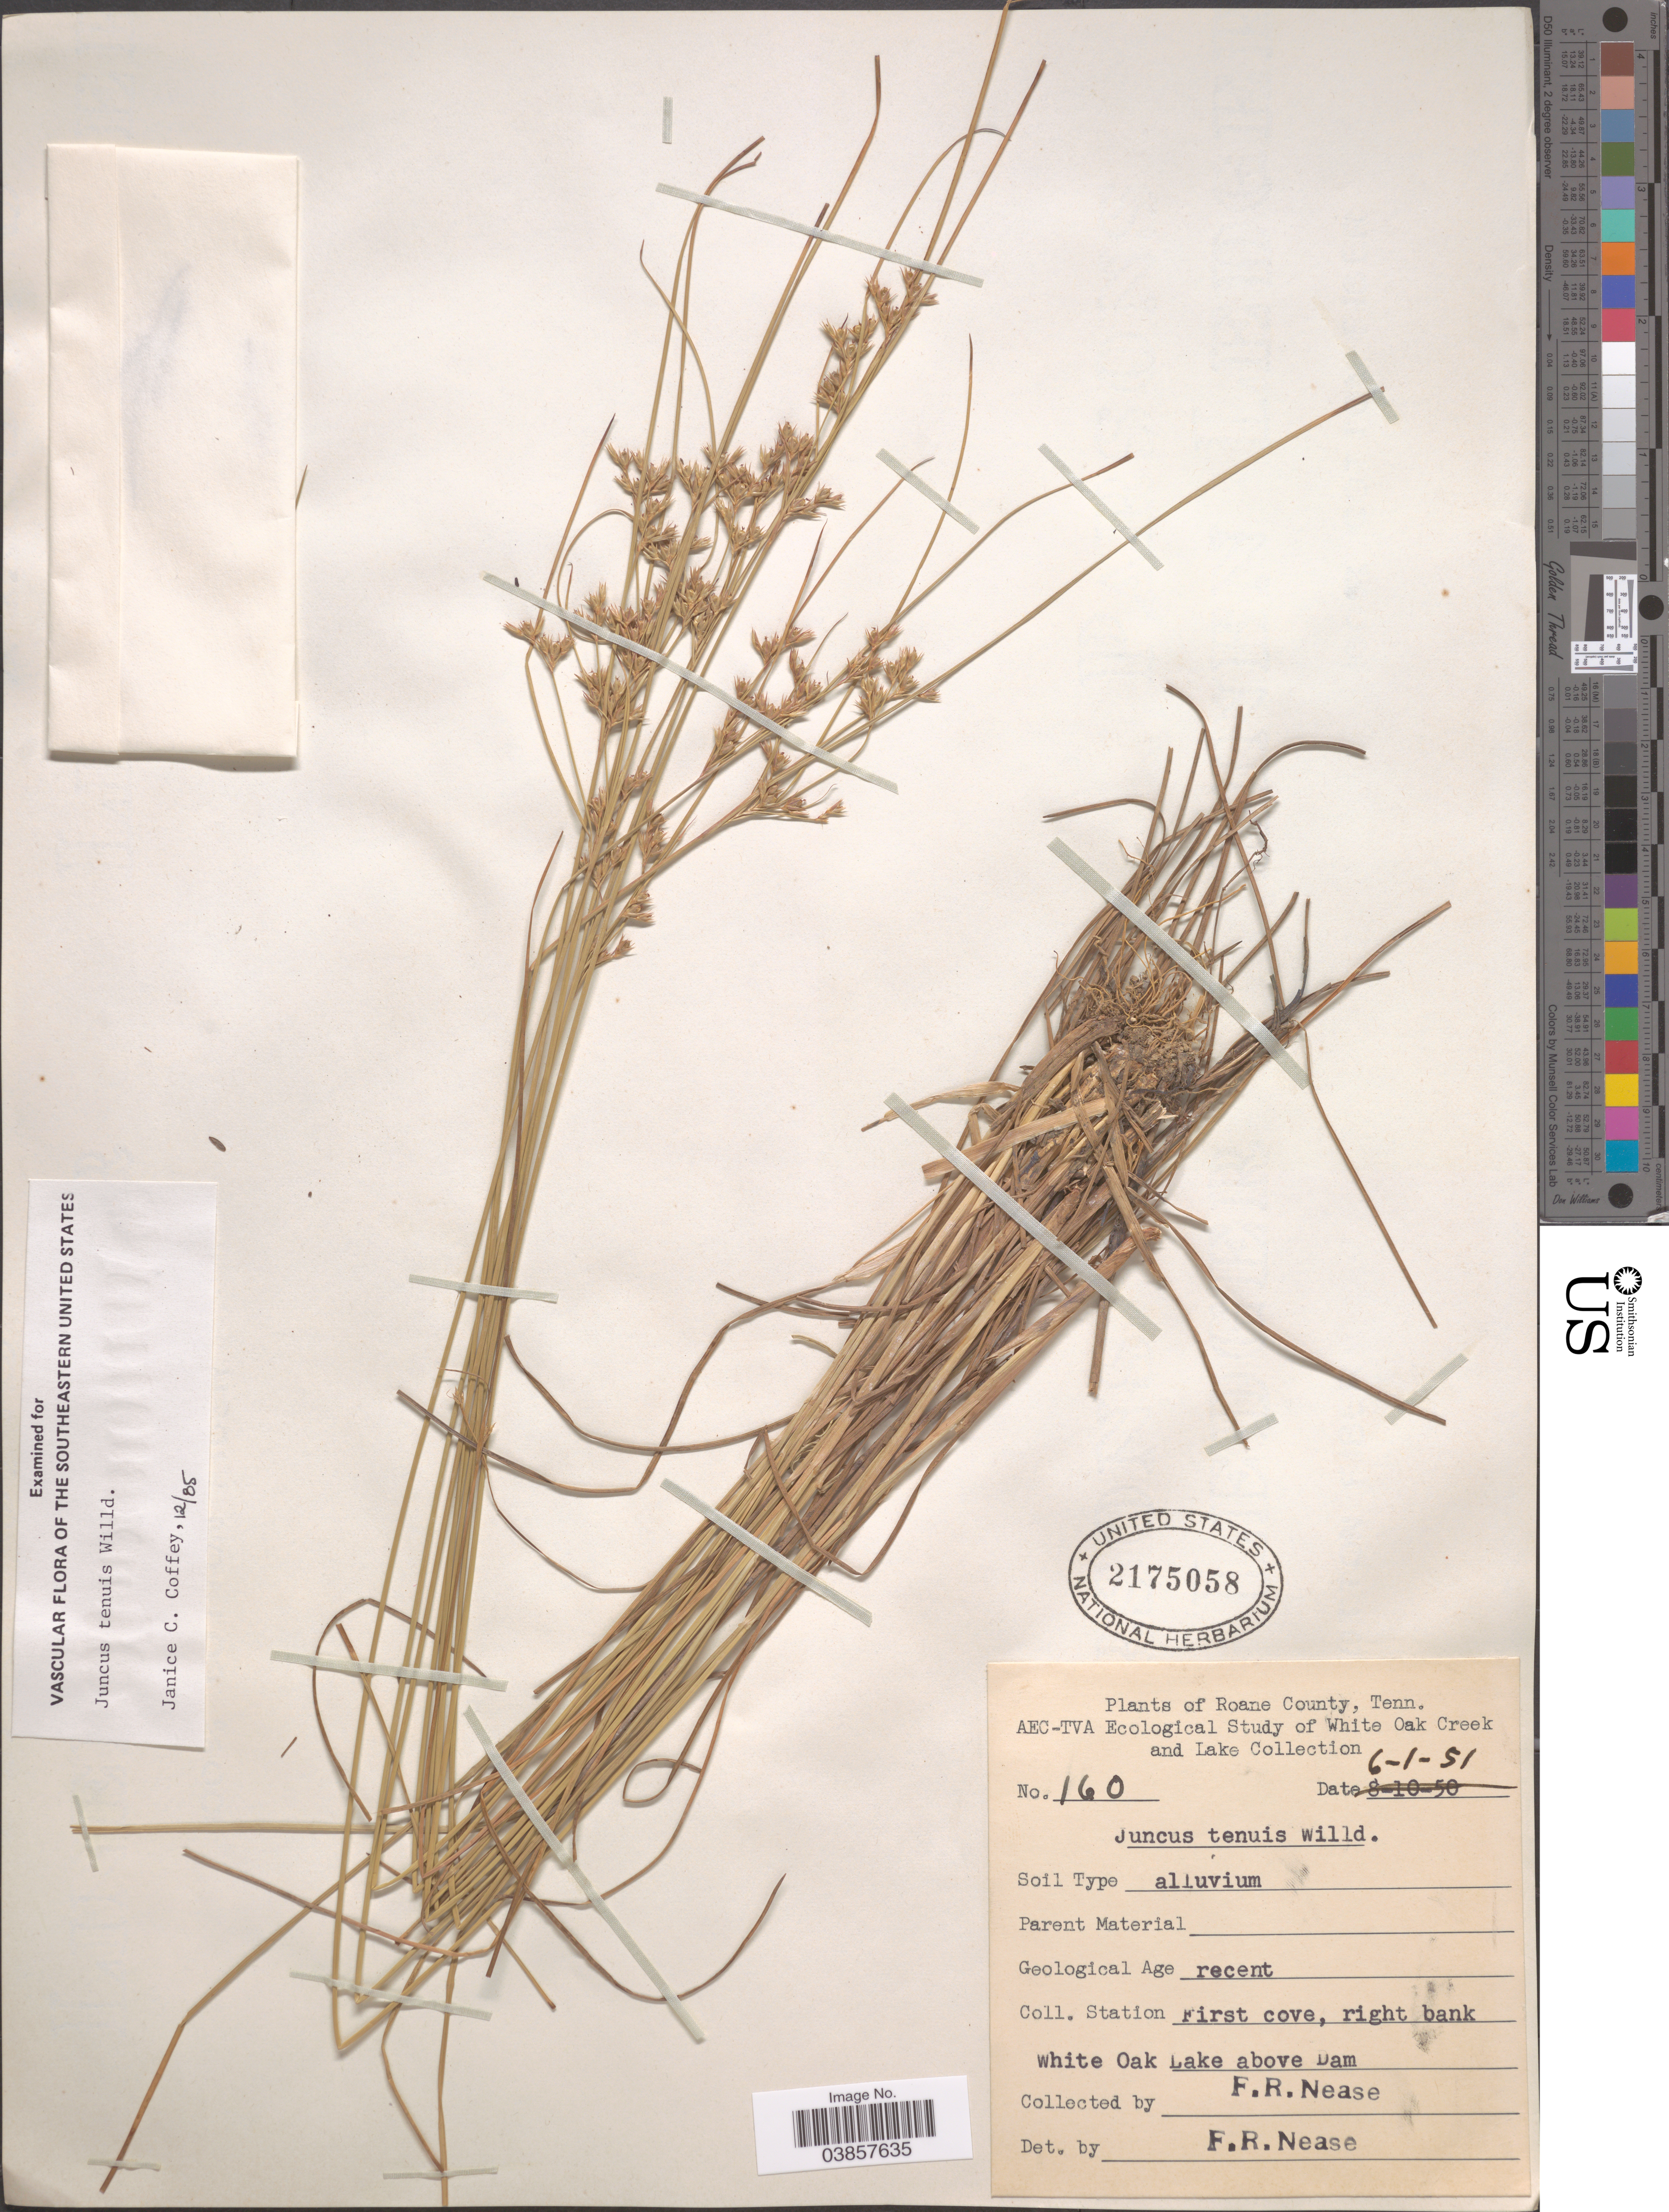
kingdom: Plantae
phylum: Tracheophyta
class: Liliopsida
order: Poales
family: Juncaceae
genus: Juncus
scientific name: Juncus tenuis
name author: Willd.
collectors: F. Nease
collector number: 160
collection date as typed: Transcribed d/m/y: 1/6/51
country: United States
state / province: Tennessee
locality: Roane County. Station First cove, right bank. White Oak Lake above Dam.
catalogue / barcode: US 2175058